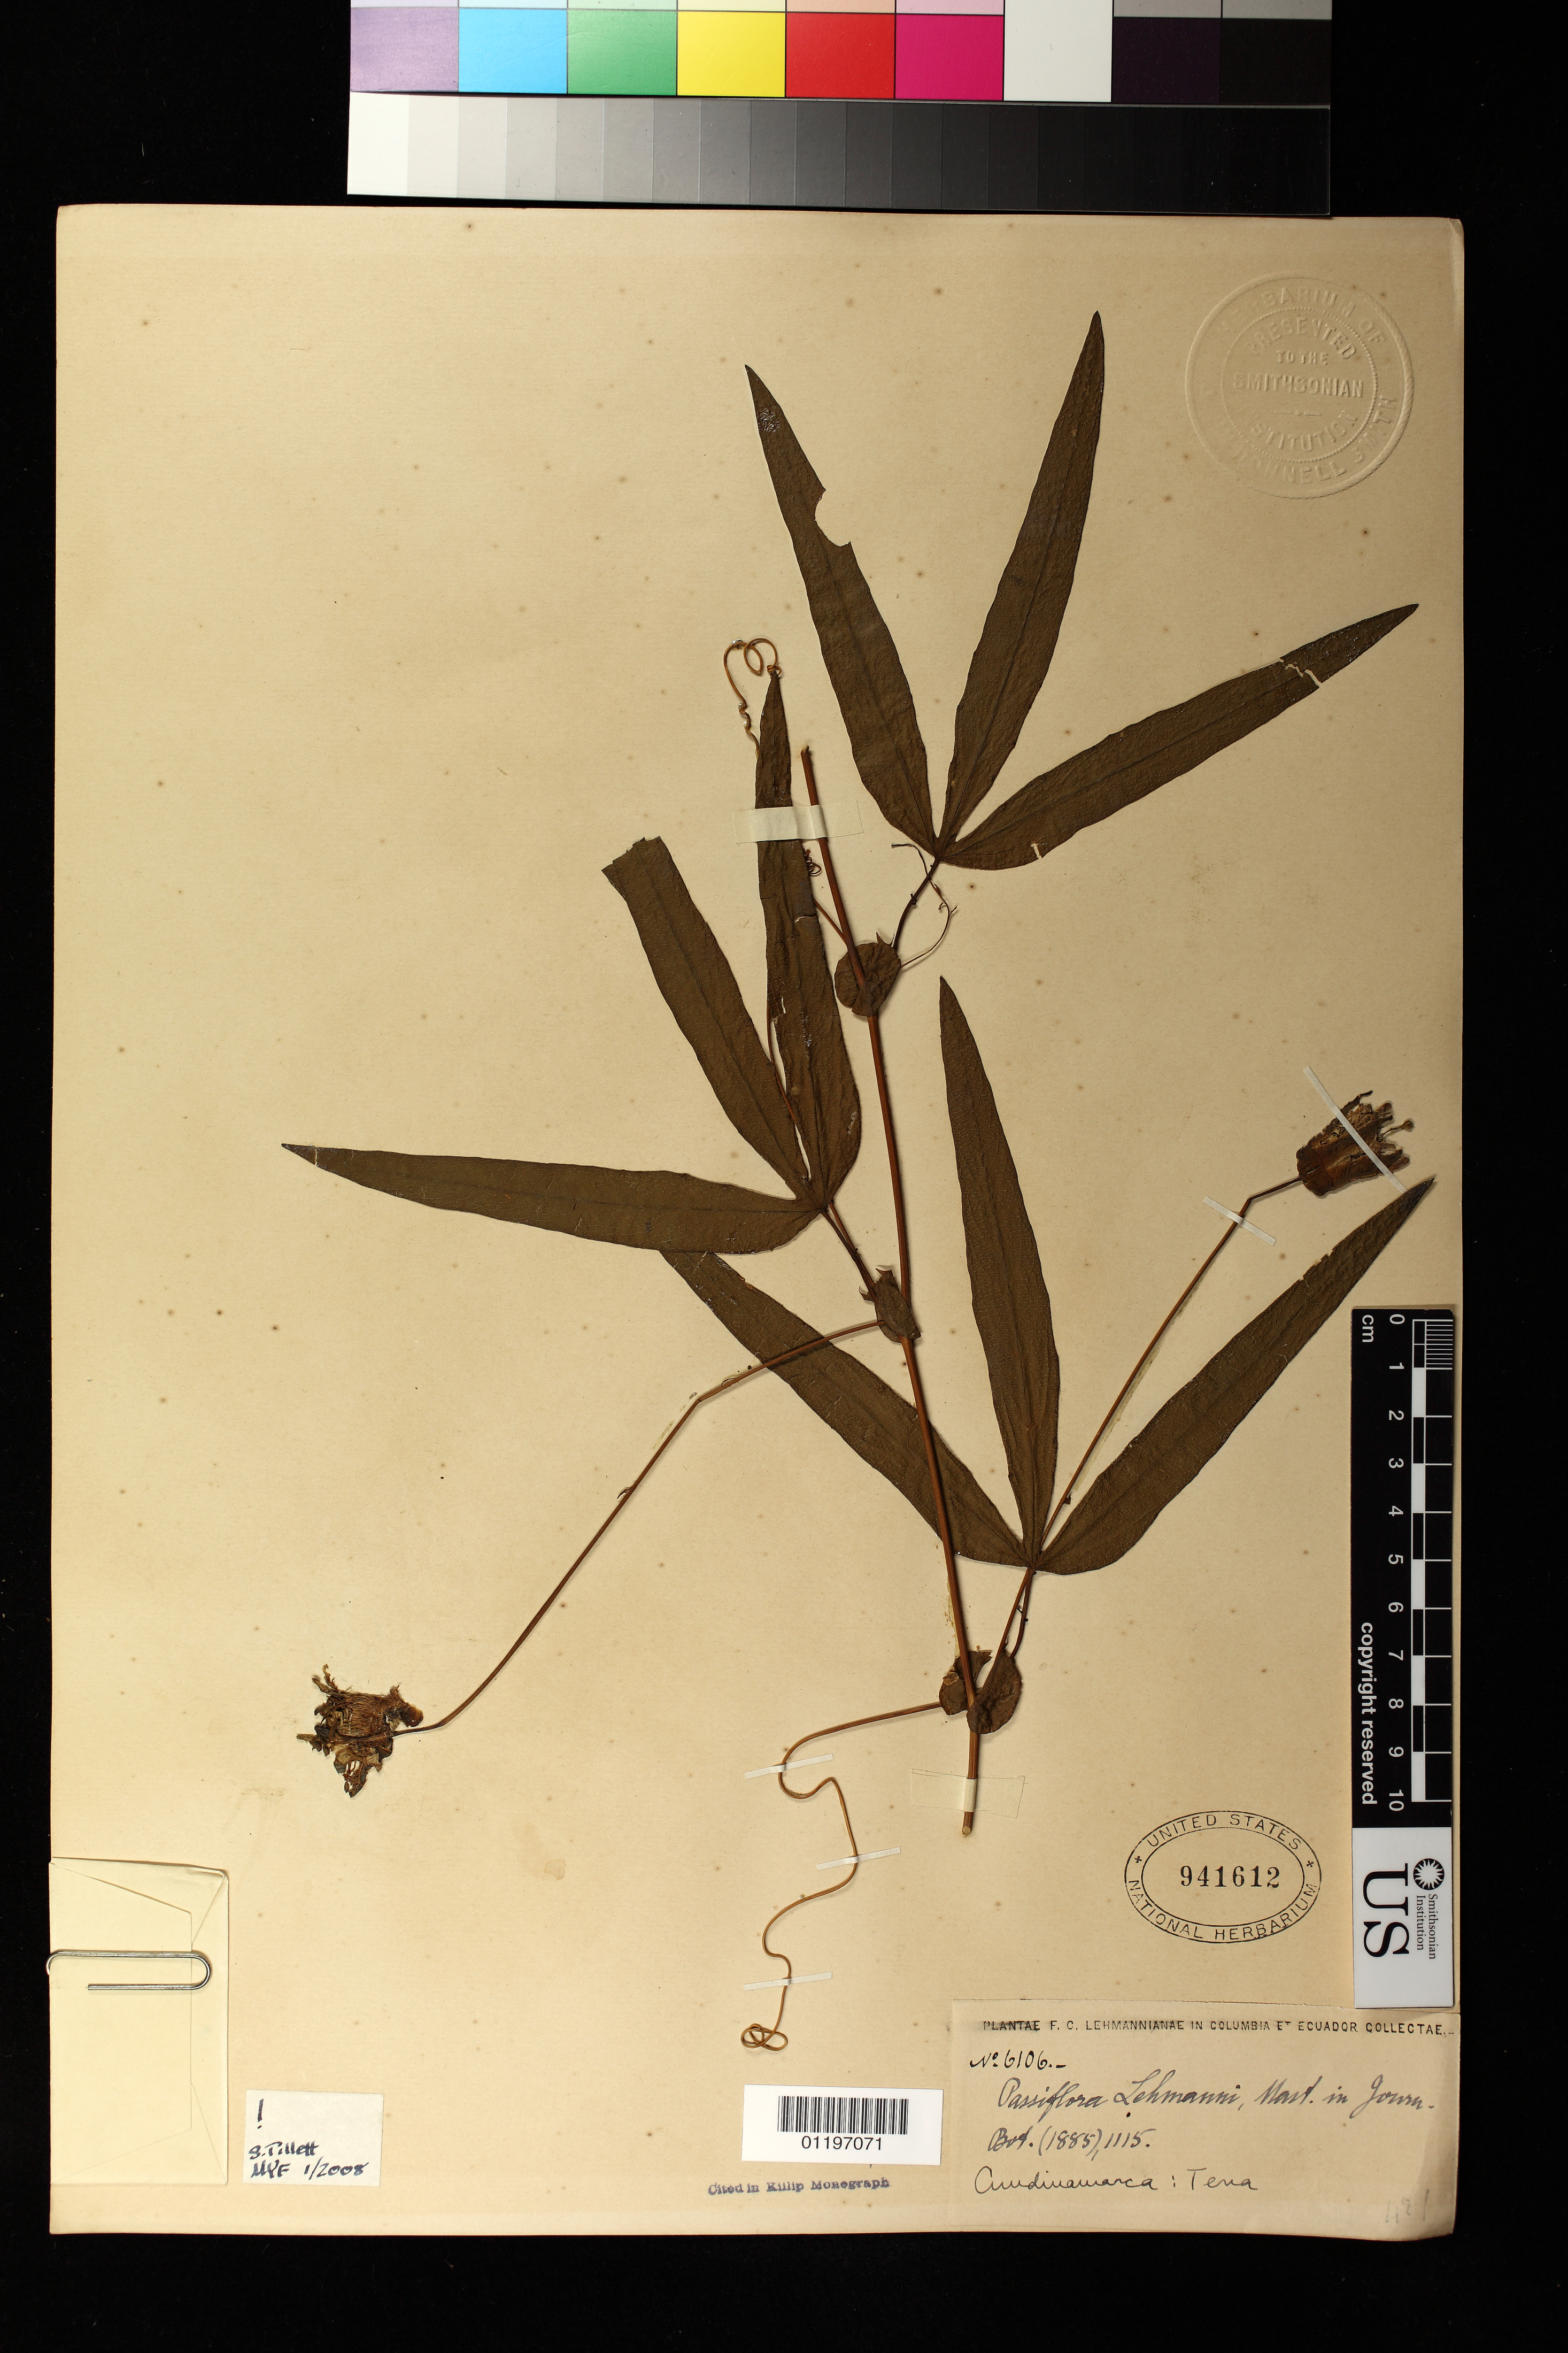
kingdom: Plantae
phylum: Tracheophyta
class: Magnoliopsida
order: Malpighiales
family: Passifloraceae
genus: Passiflora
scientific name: Passiflora lehmanni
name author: Mast.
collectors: F. C. Lehmann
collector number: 6106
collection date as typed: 15 Nov 1885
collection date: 1885-11-15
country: Colombia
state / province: Cundinamarca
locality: Tena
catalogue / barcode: US 941612